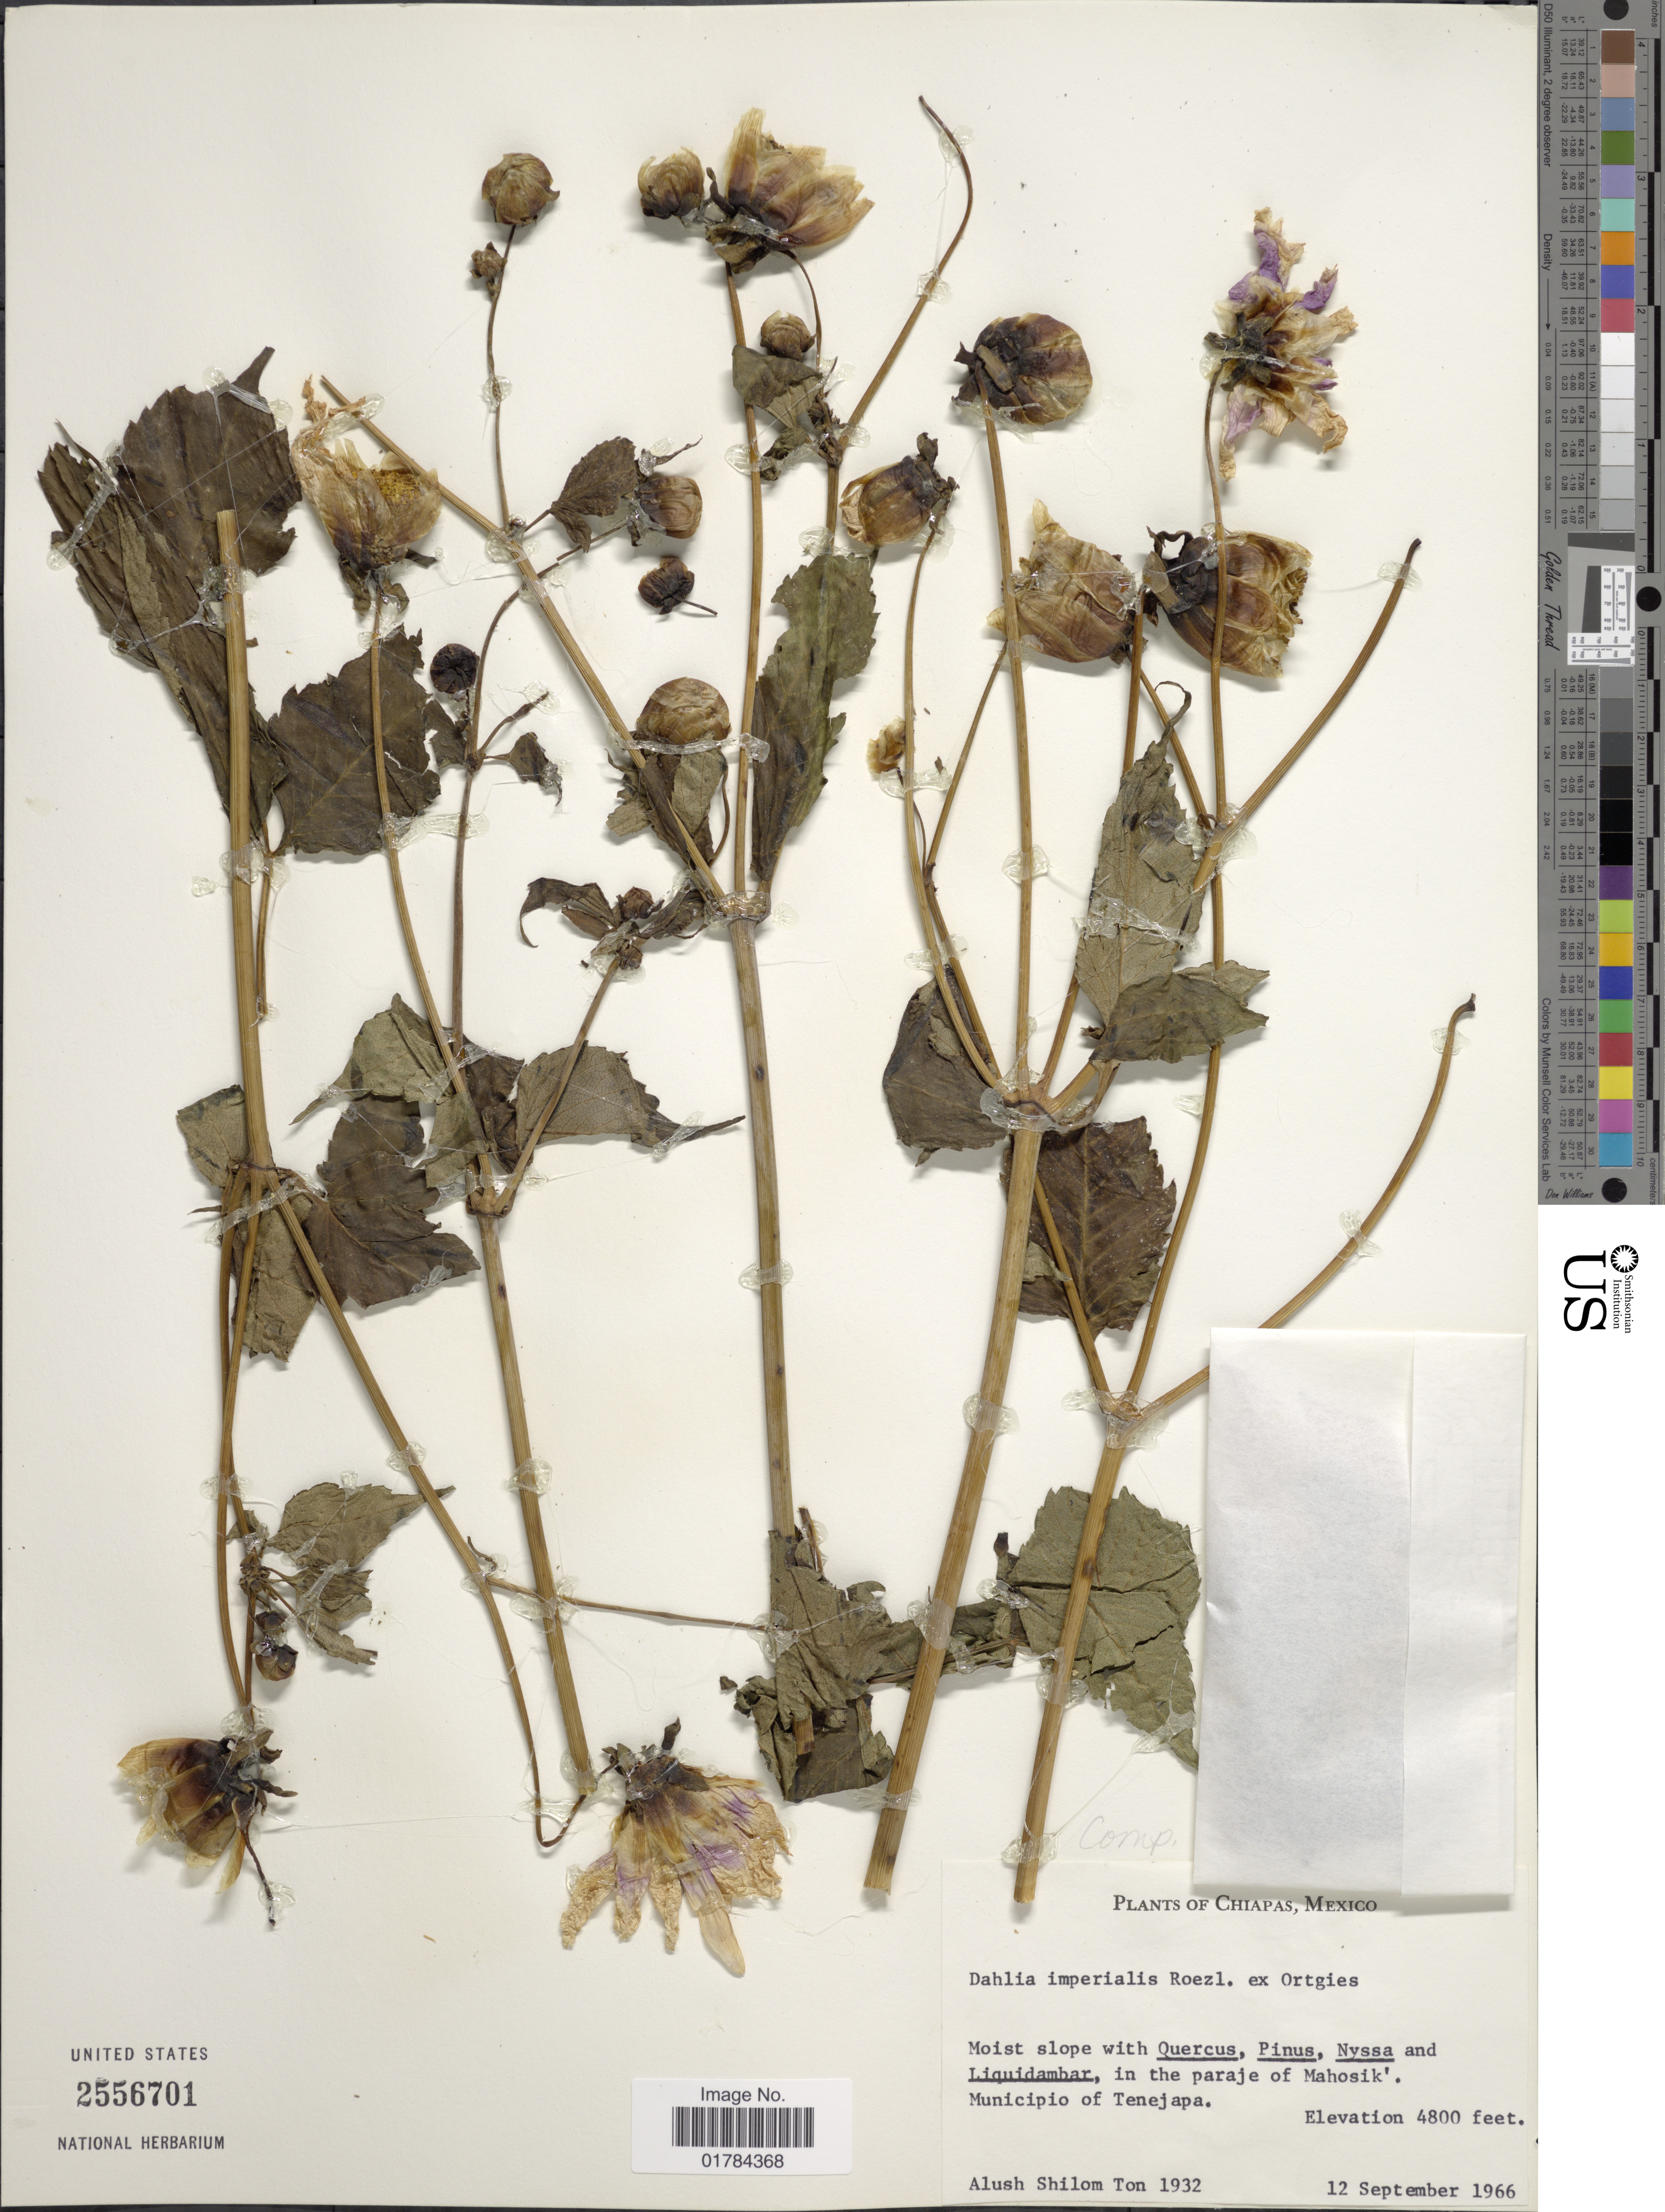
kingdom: Plantae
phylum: Tracheophyta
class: Magnoliopsida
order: Asterales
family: Asteraceae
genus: Dahlia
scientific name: Dahlia imperialis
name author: Roezl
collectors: A. S. Ton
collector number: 1932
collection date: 1966-09-12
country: Mexico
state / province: Chiapas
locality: In the paraje of Mahosik, Municipio of Tenejapa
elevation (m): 1463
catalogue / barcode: US 2556701